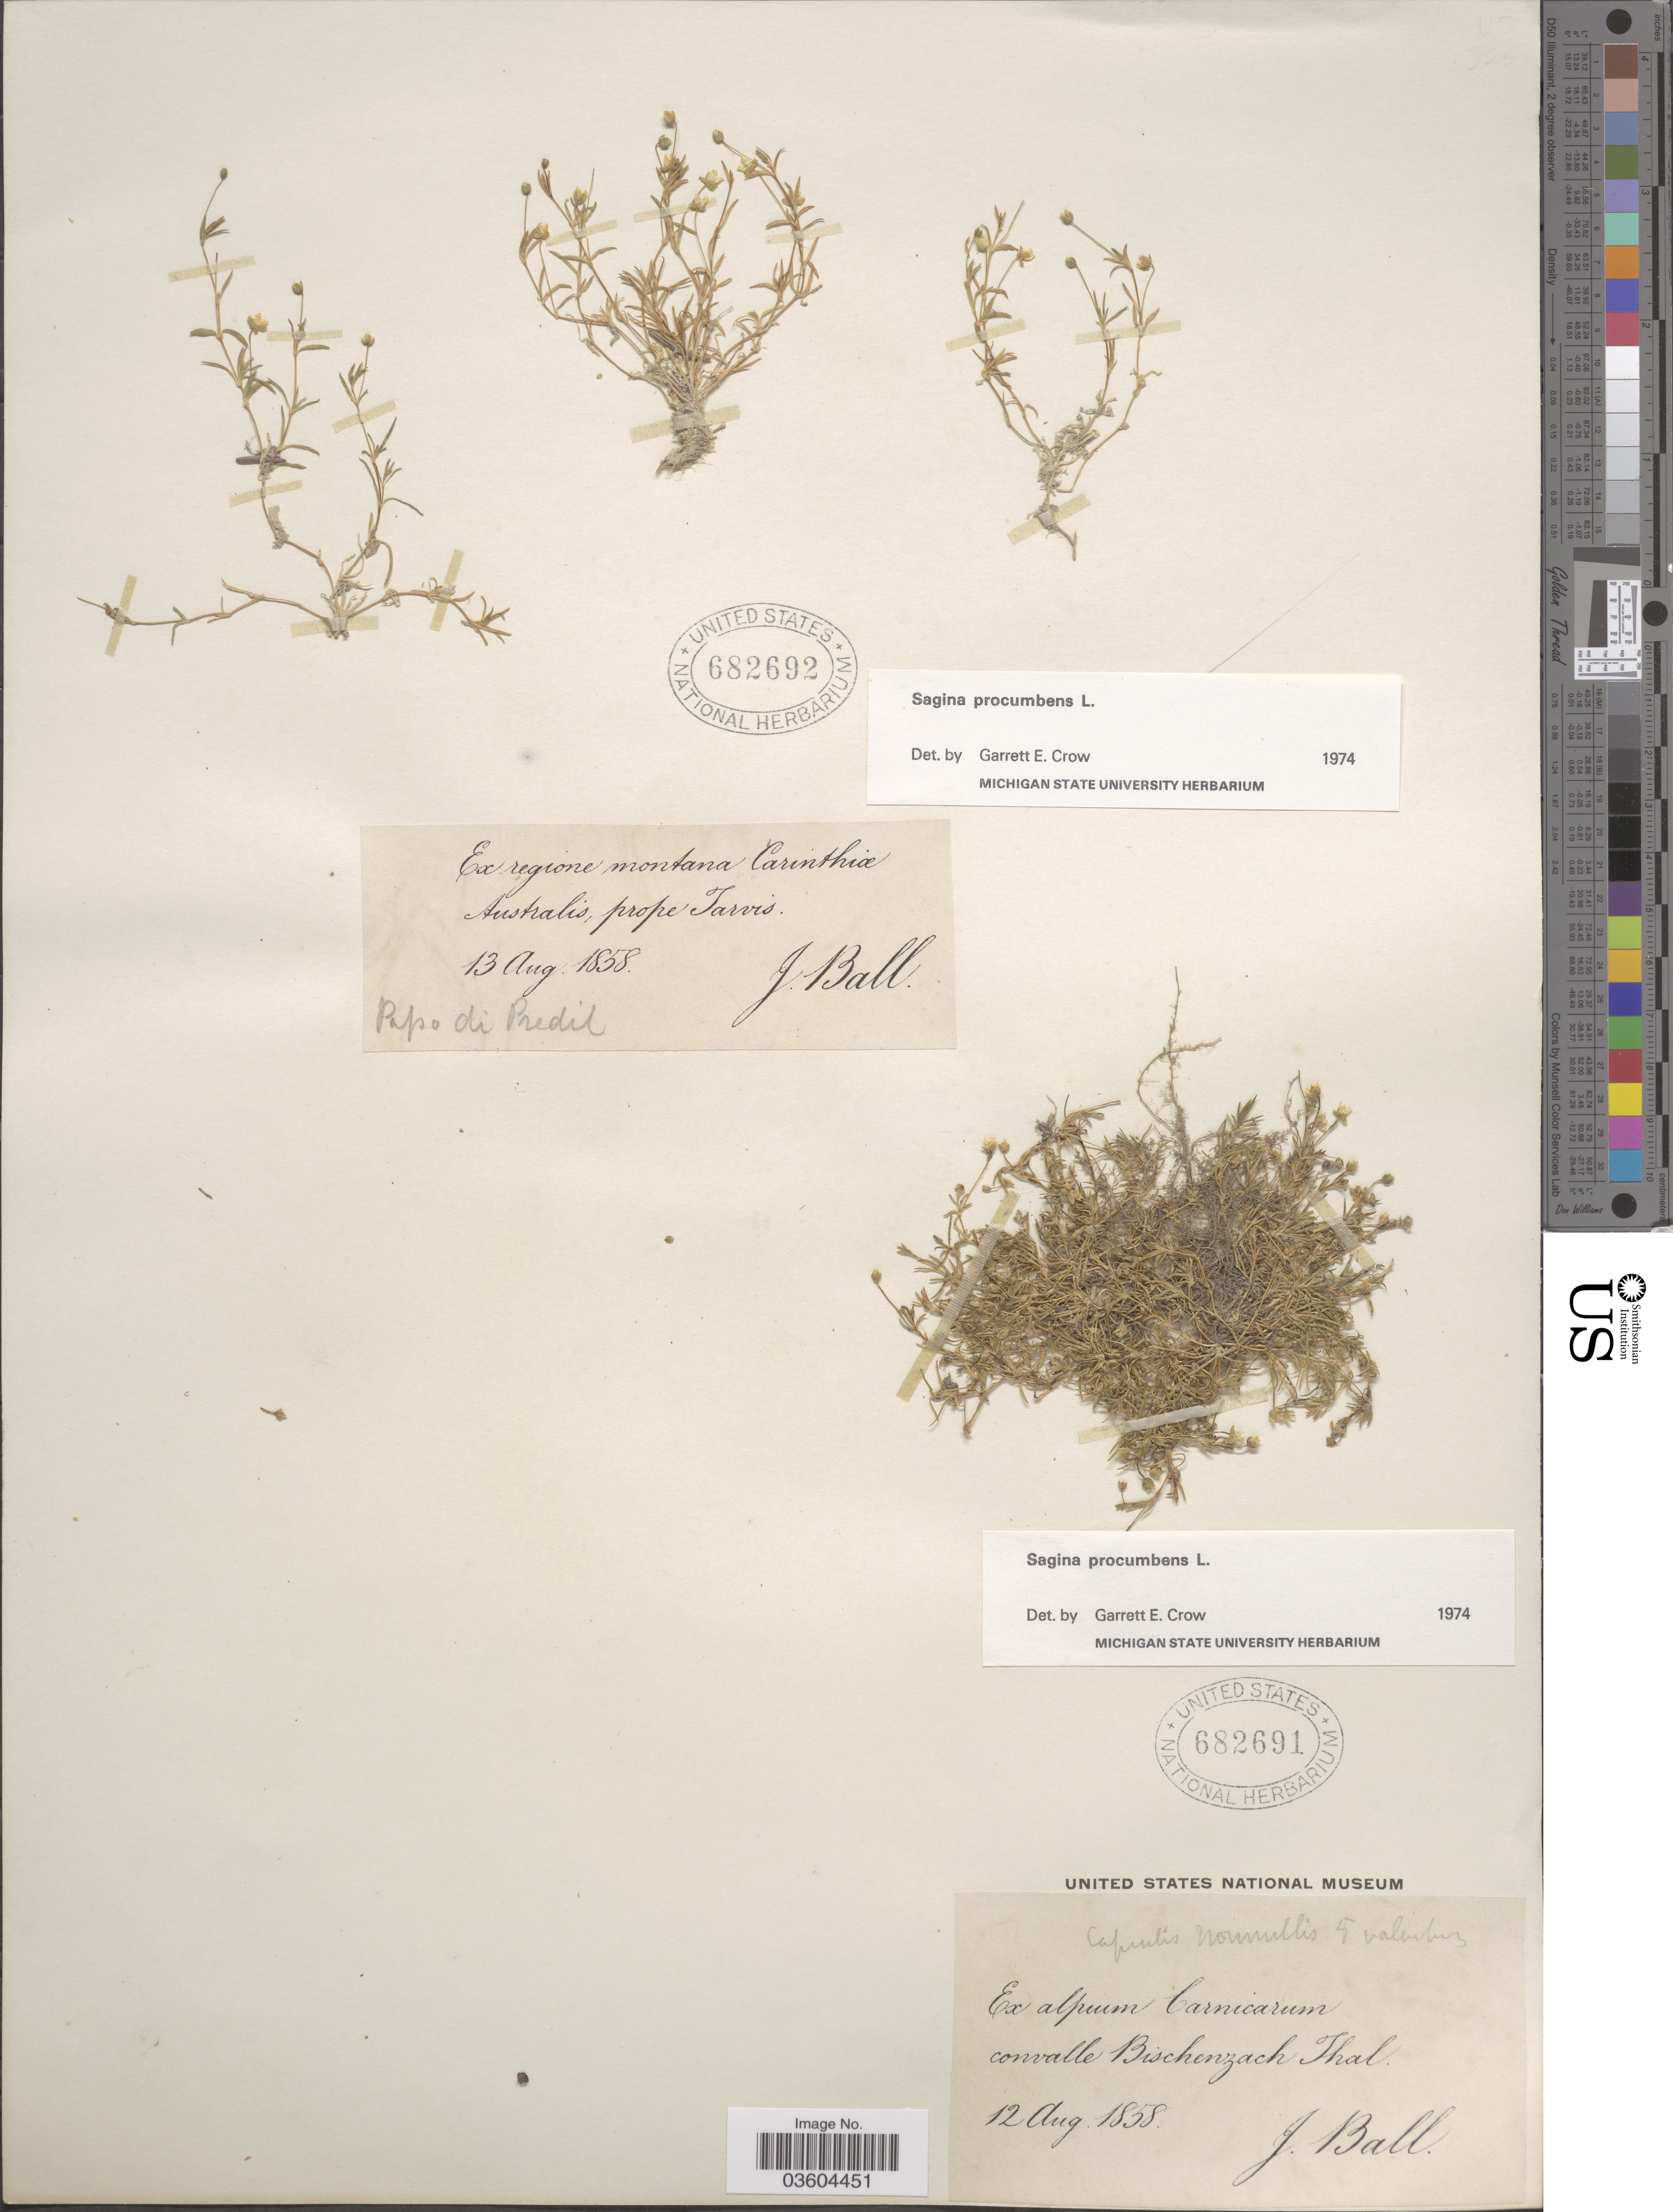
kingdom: Plantae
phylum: Tracheophyta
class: Magnoliopsida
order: Caryophyllales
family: Caryophyllaceae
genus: Sagina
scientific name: Sagina procumbens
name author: L.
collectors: J. Ball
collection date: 1858-08-12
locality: Ex alpium Carnicarum convalle Bischenzach Thal.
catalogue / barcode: US 682691